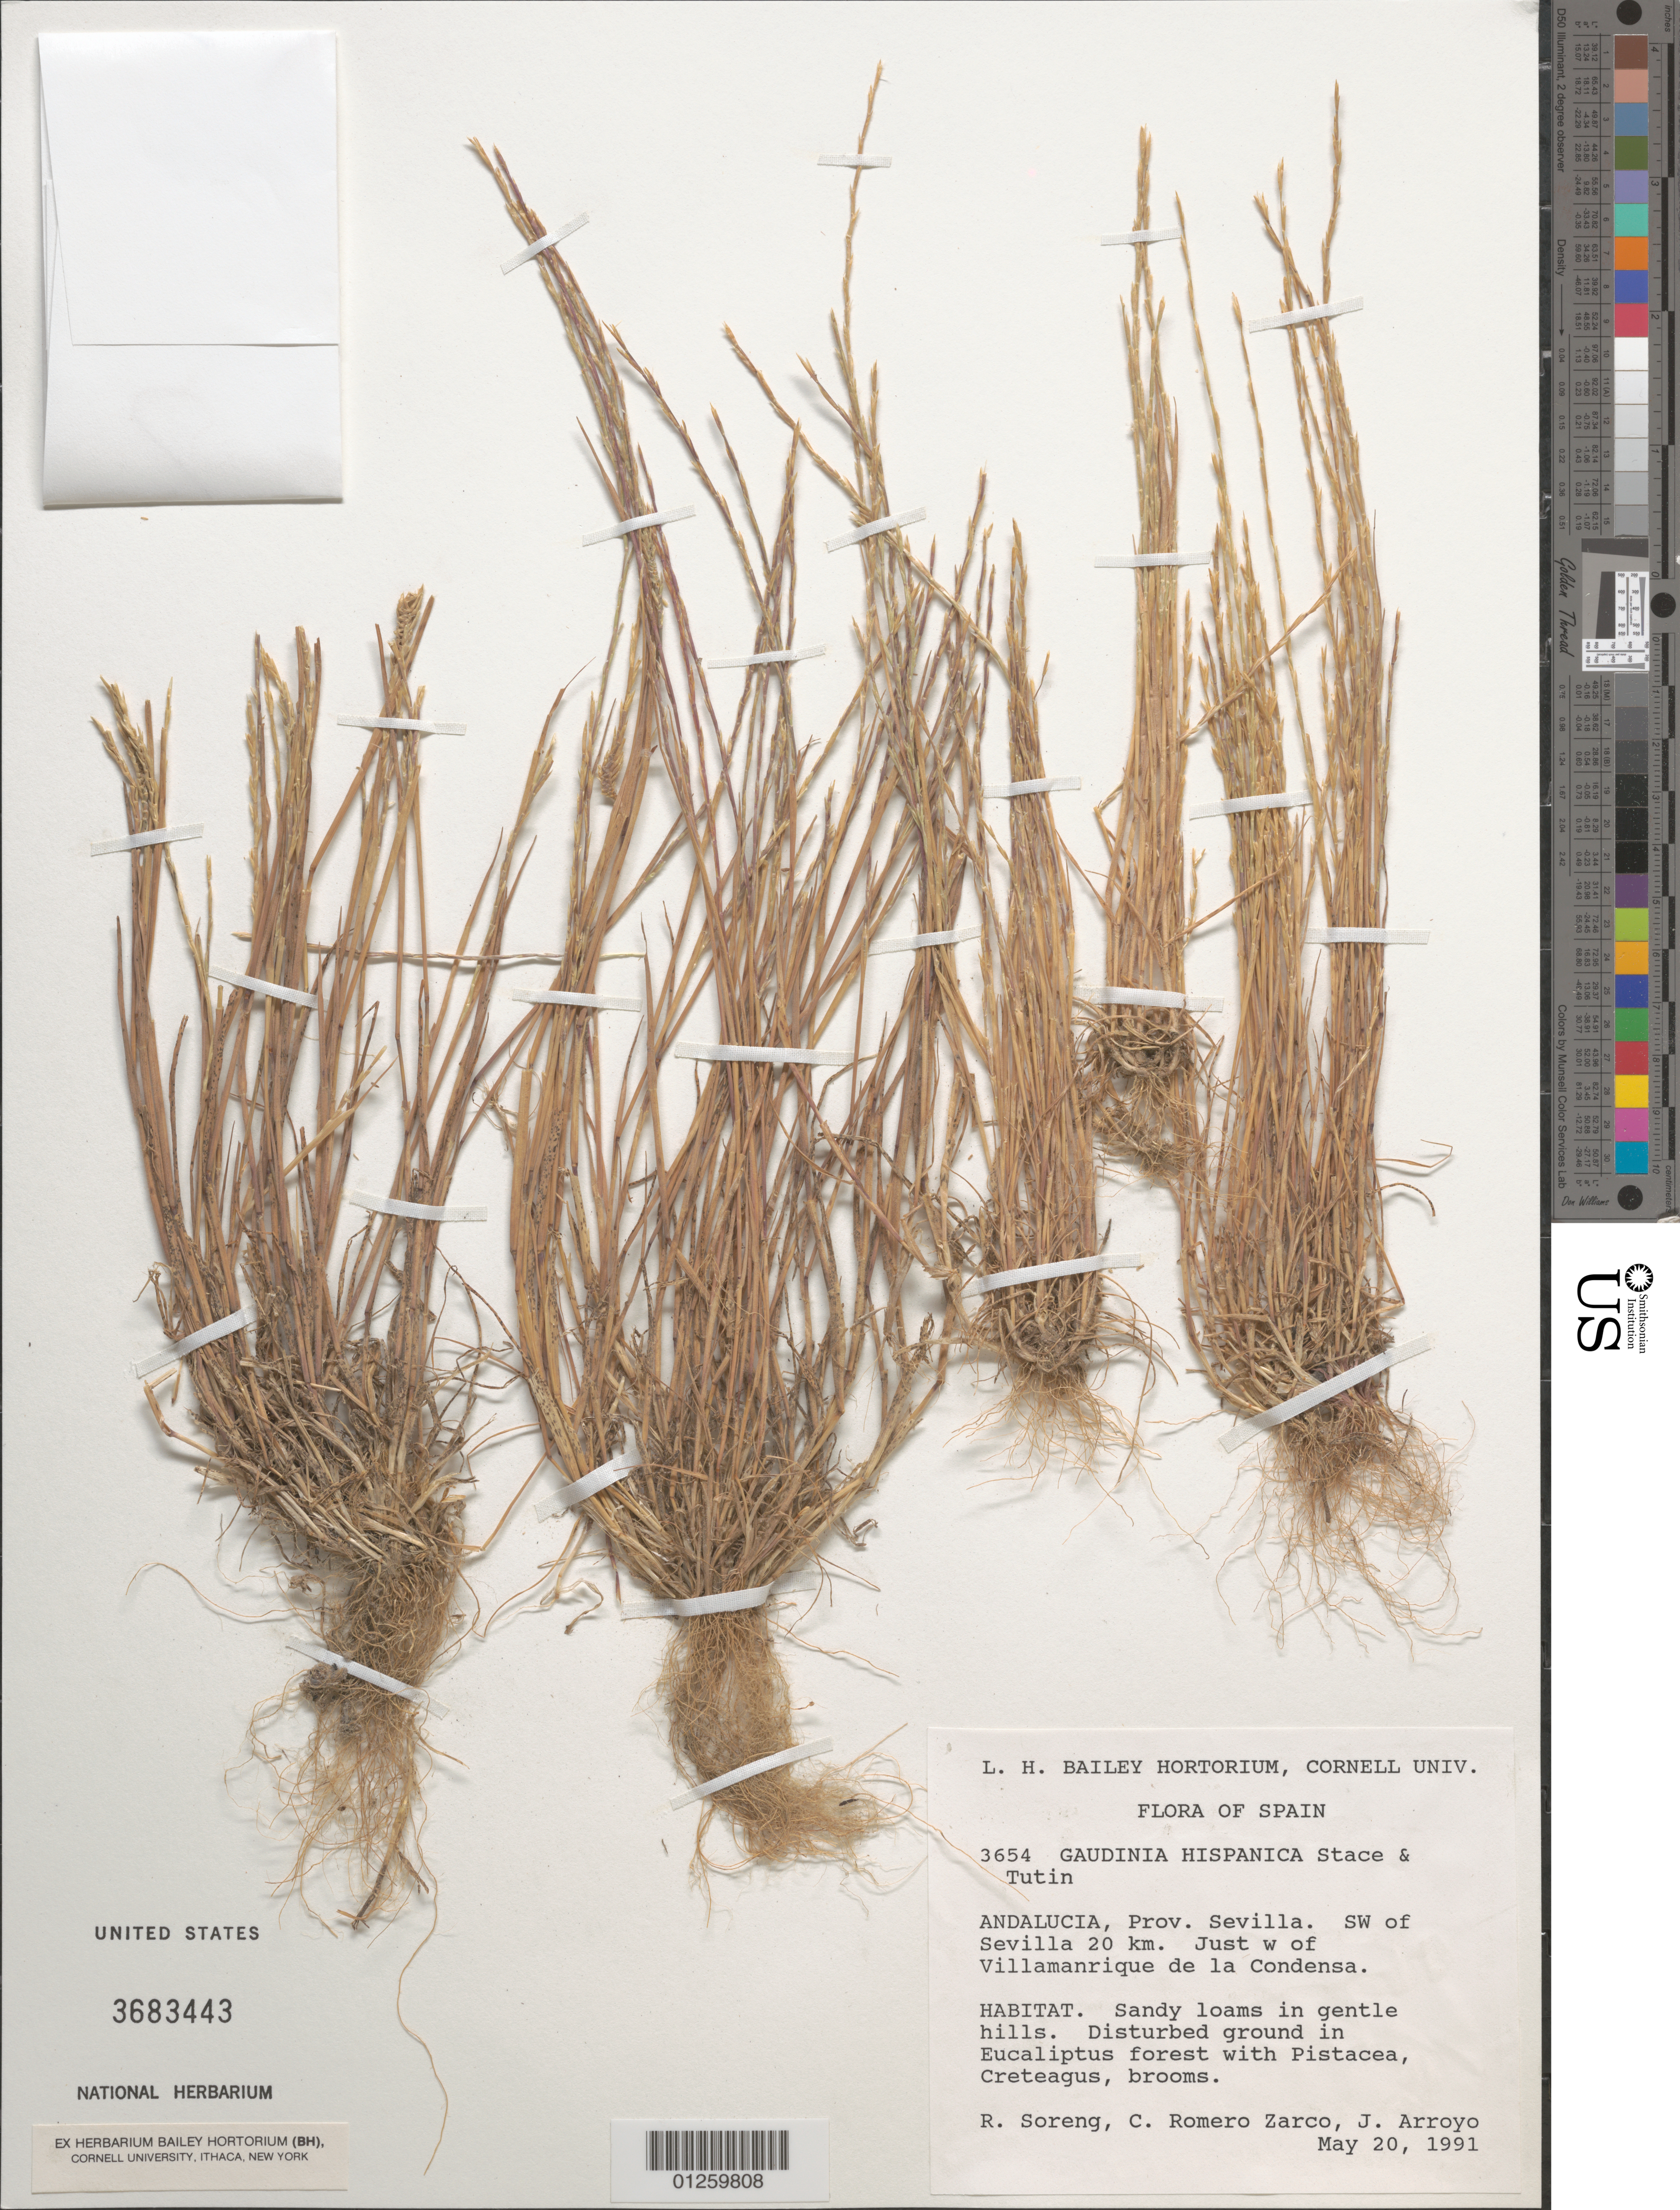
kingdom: Plantae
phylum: Tracheophyta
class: Liliopsida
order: Poales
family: Poaceae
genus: Gaudinia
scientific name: Gaudinia hispanica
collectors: R. J. Soreng, C. Romero Zarco & J. Arroyo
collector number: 3654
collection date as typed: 20 May 1991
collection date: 1991-05-20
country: Spain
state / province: Andalucia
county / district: Sevilla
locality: SW of Sevilla 20 km Just W of Villamanrique de la Condensa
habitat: Sandy loams in gentle hills. Disturbed ground in Eucaliptus forest with Pistacea, Creteagus, brooms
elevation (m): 10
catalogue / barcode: US 3683443